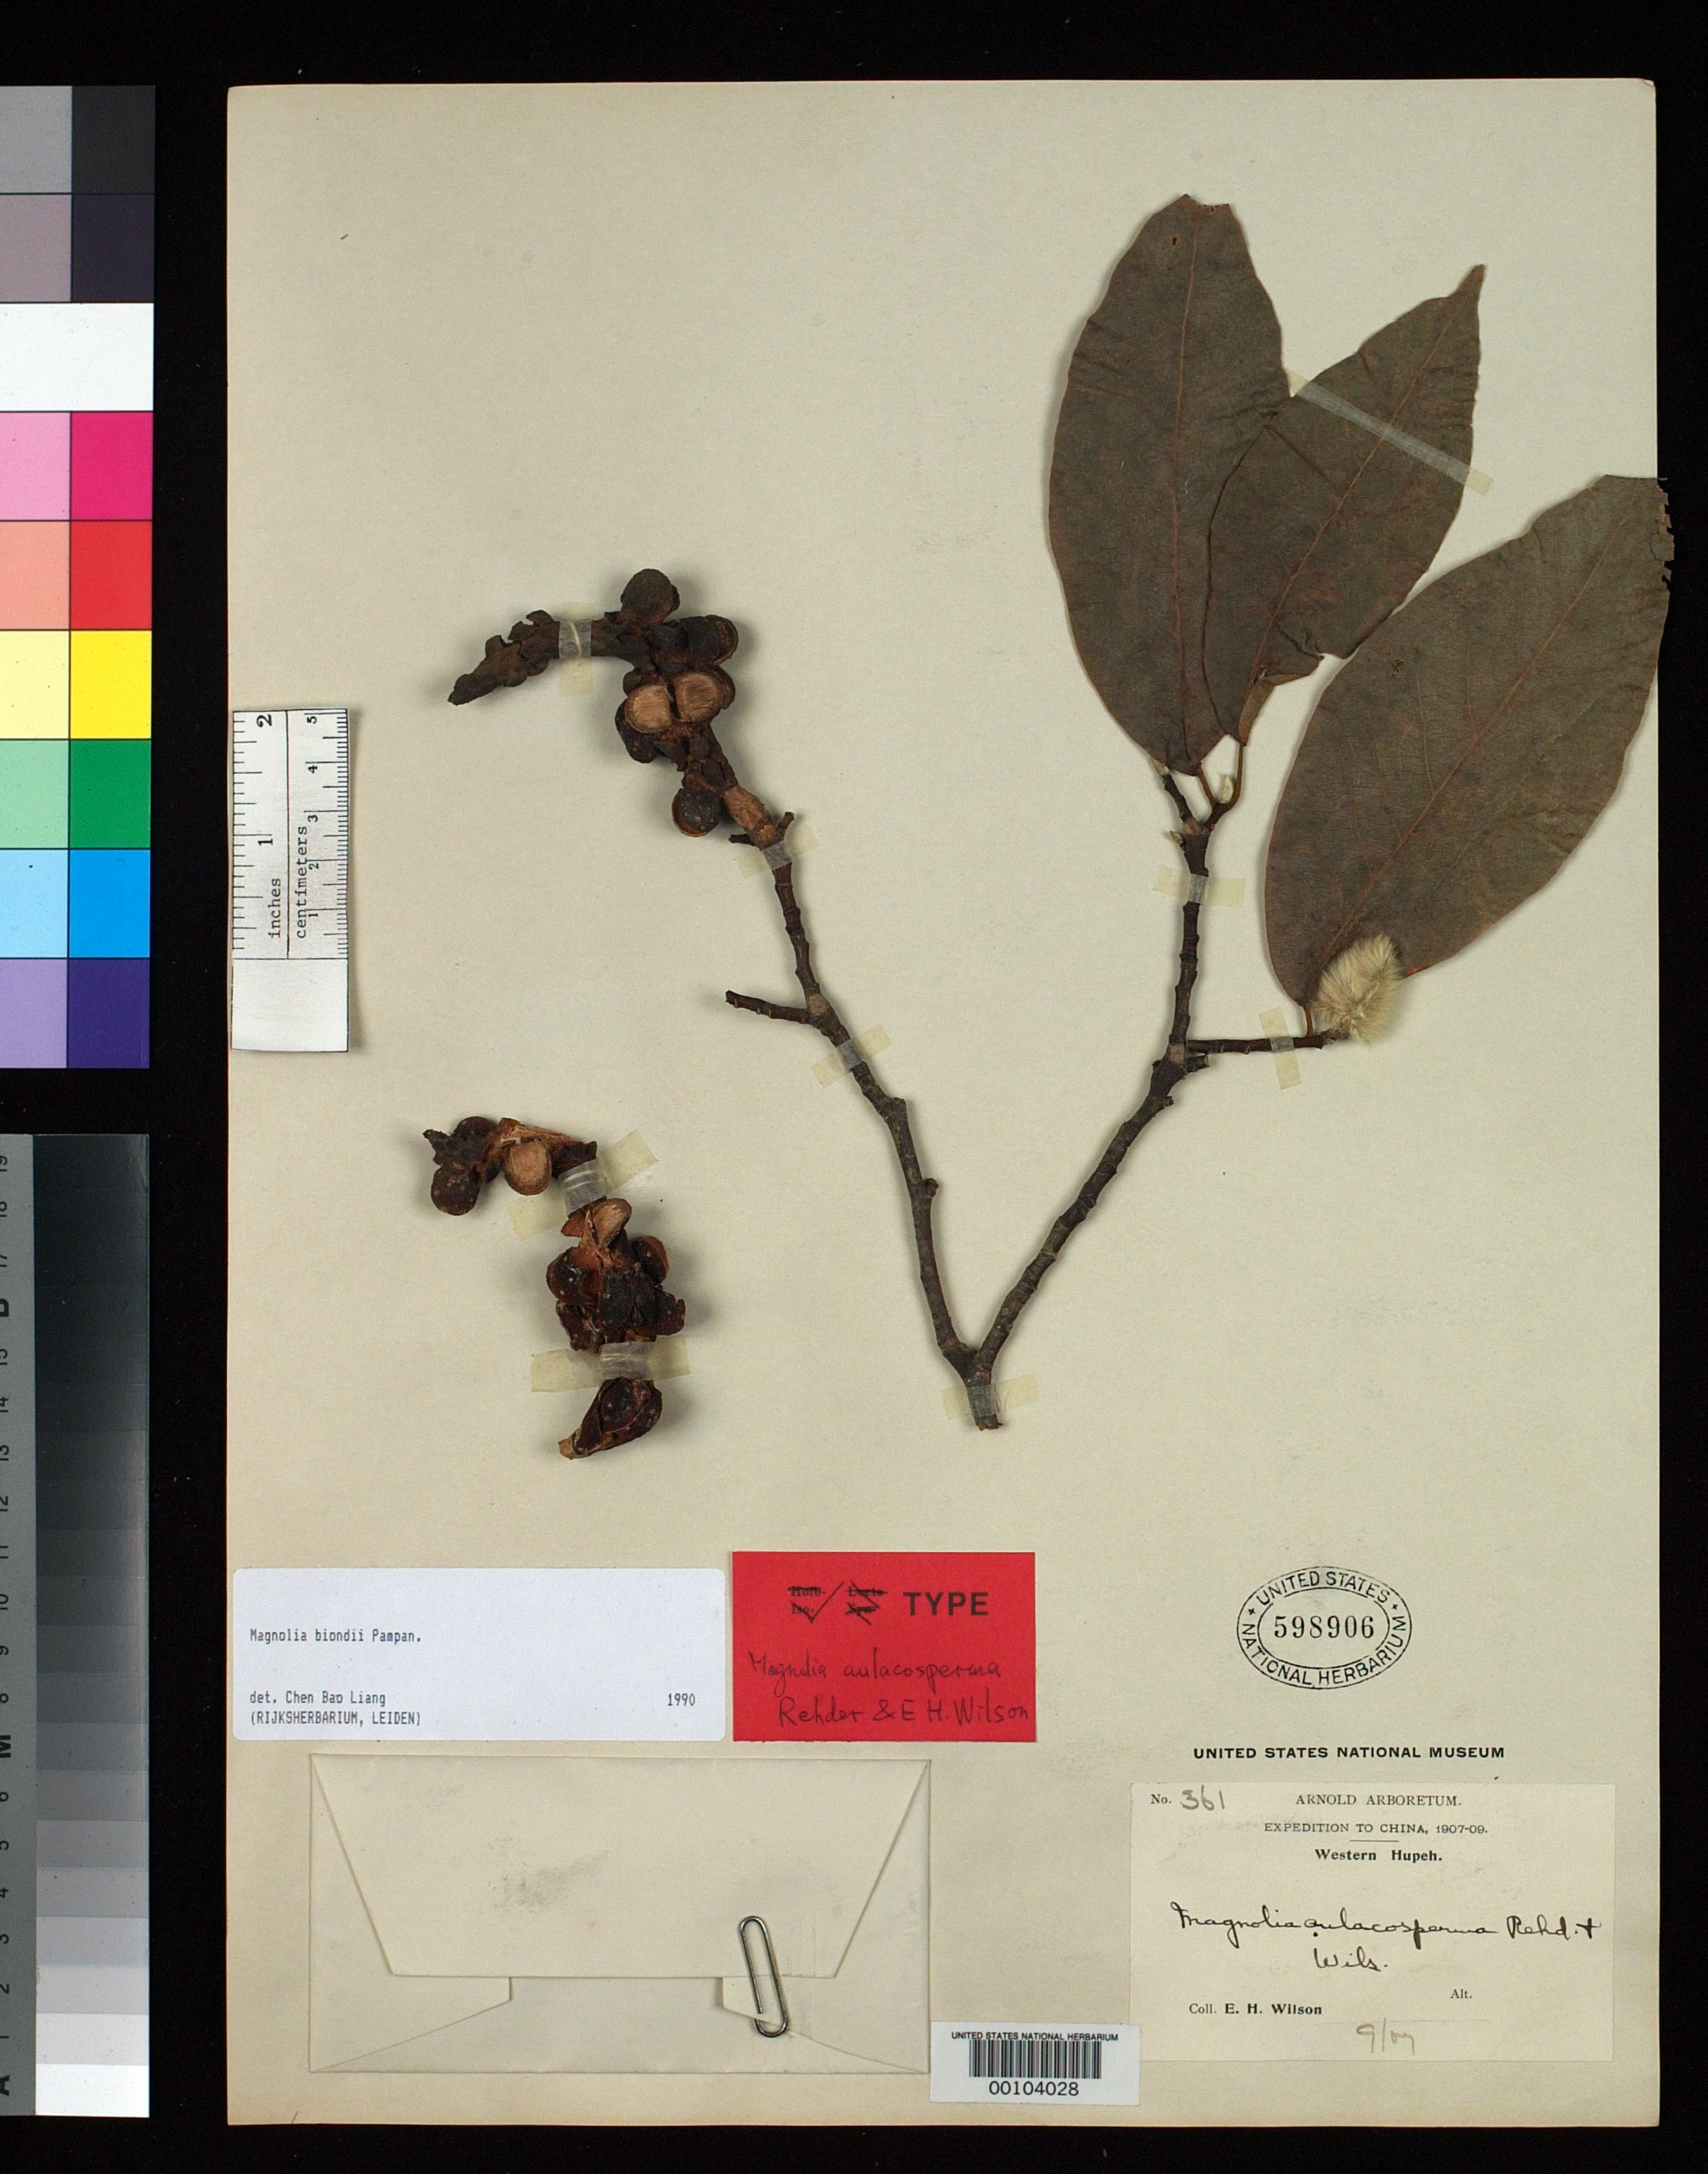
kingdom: Plantae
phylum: Tracheophyta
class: Magnoliopsida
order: Magnoliales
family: Magnoliaceae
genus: Magnolia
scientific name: Magnolia aulacosperma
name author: Rehder & E.H. Wilson in Sarg.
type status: Isotype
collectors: E. H. Wilson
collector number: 361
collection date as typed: Sep 1907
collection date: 1907-09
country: China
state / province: Hubei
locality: Hsing-shan Hsien.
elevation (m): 600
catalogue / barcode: US 598906